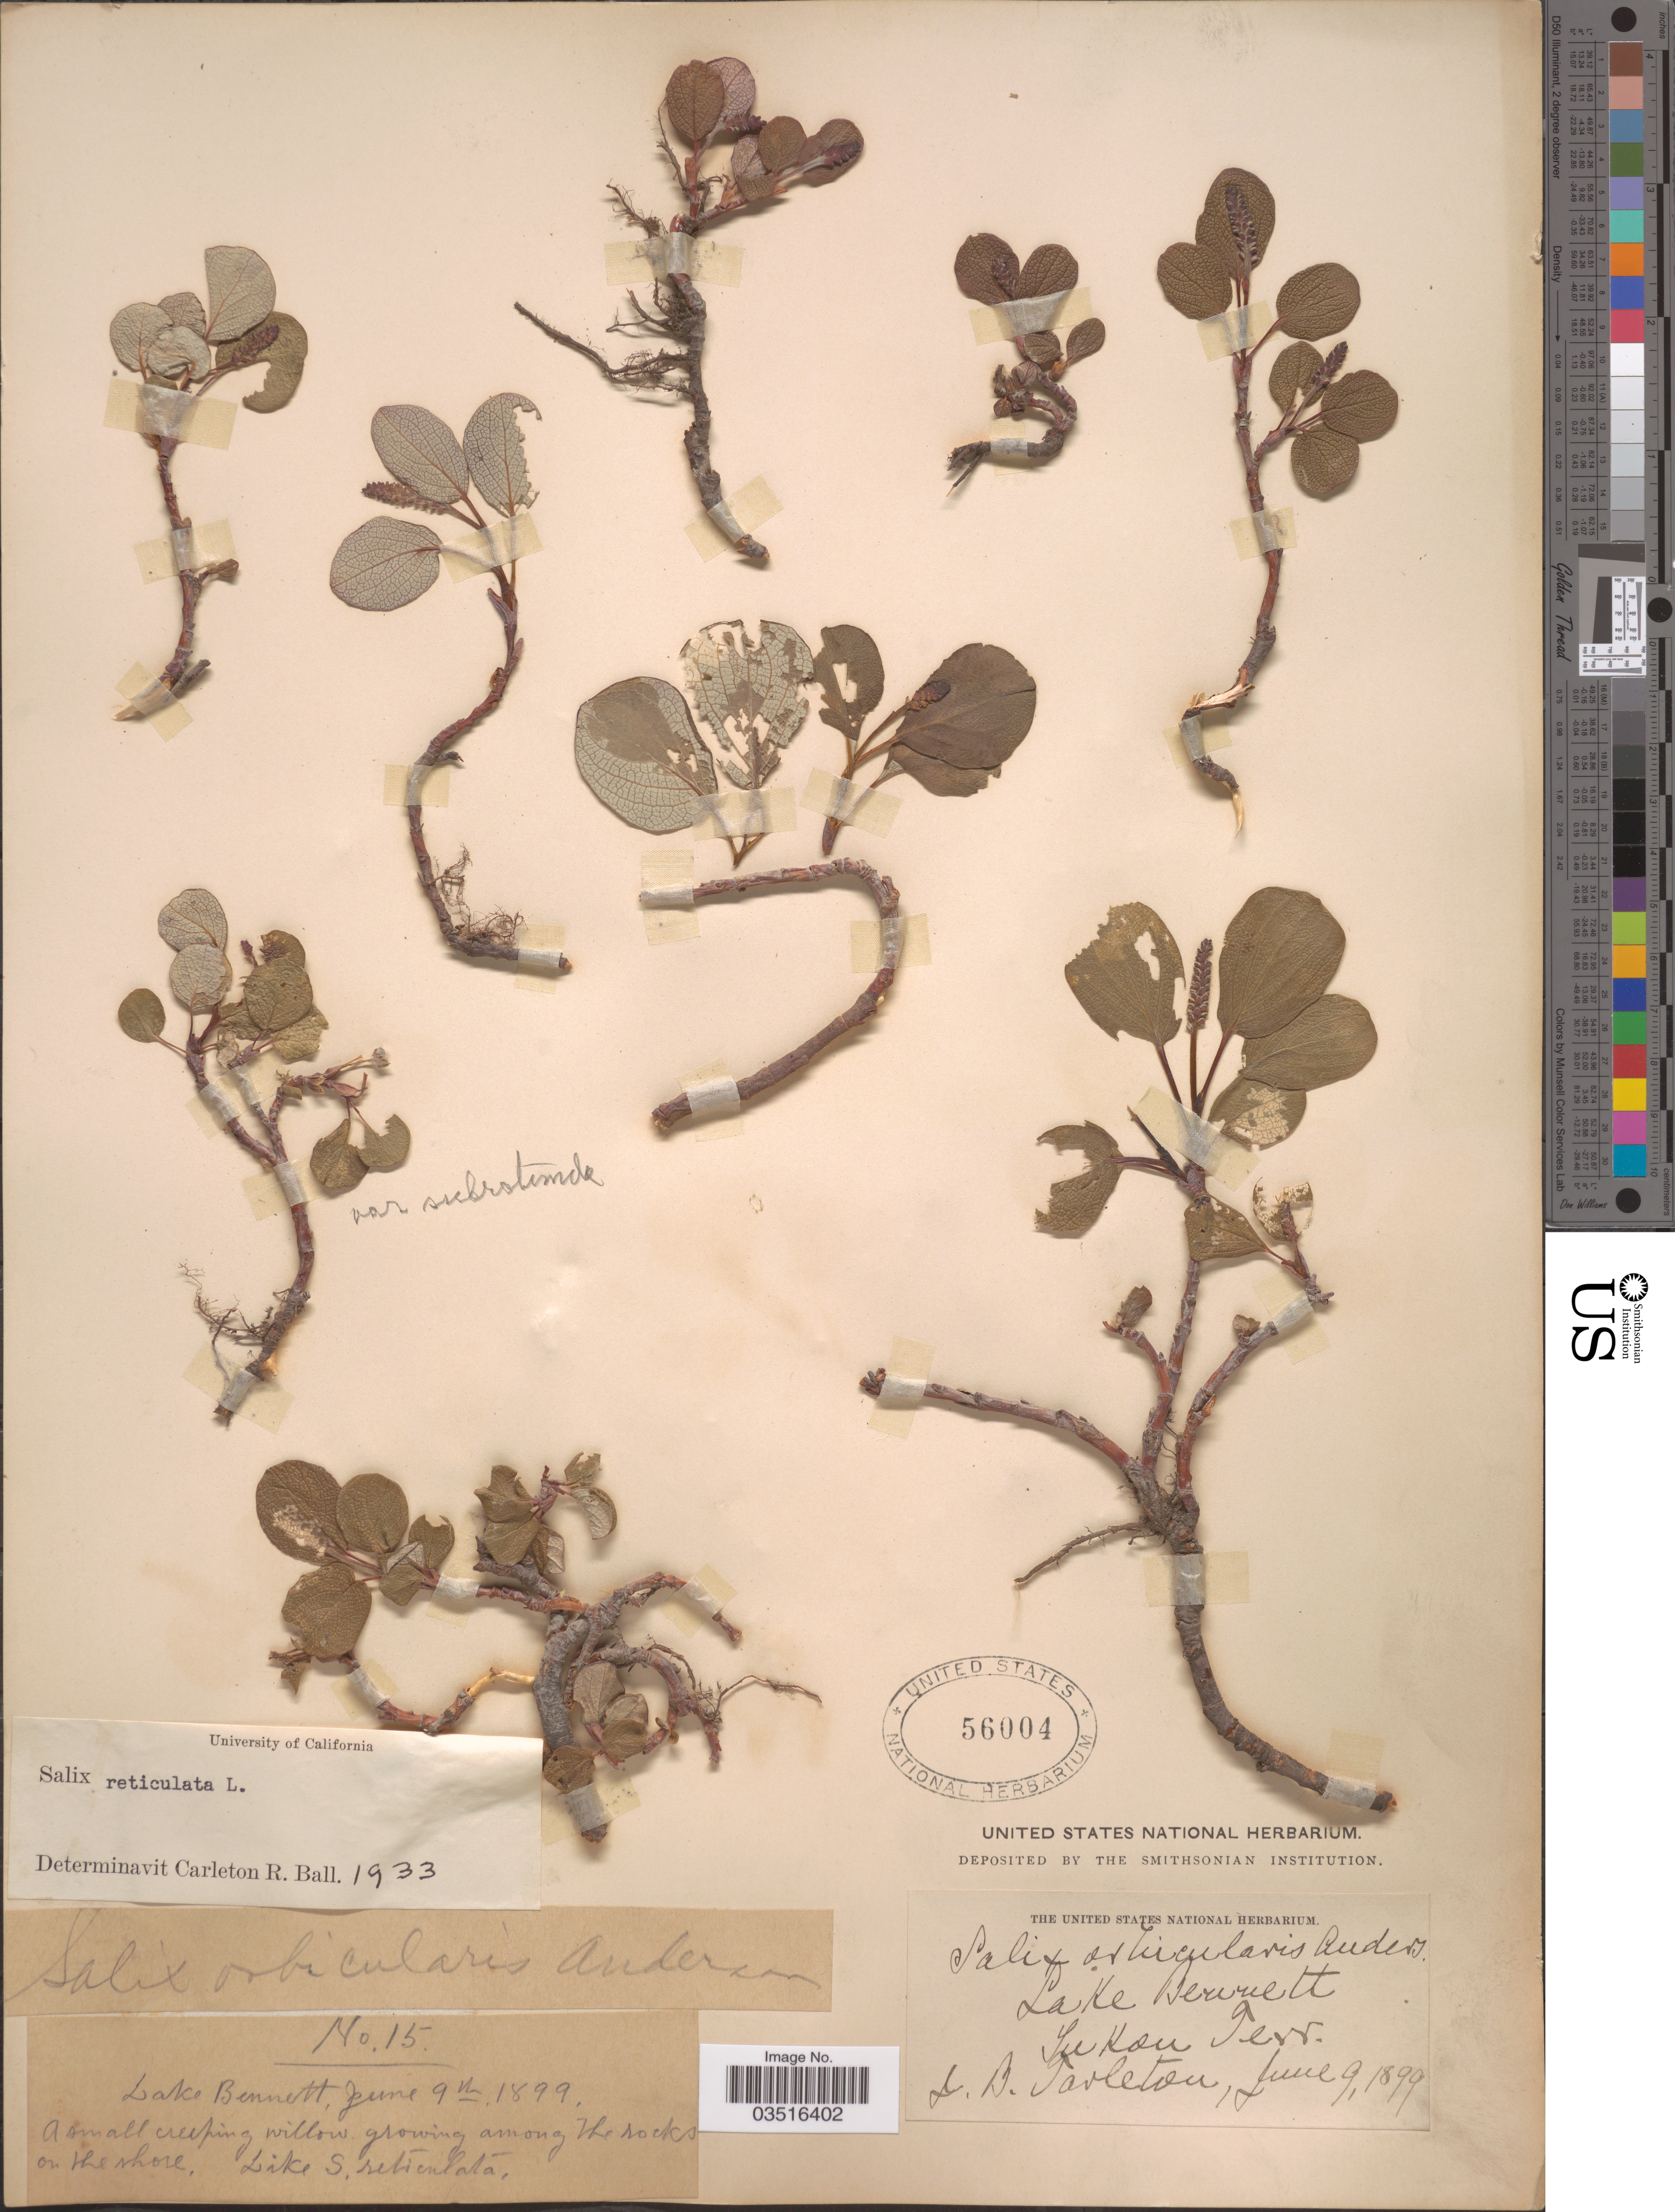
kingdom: Plantae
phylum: Tracheophyta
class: Magnoliopsida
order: Malpighiales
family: Salicaceae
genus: Salix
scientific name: Salix reticulata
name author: L.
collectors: J. Tarleton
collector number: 15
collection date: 1899-06-09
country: Canada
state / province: Yukon Territory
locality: Lake Bennett.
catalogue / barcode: US 56004